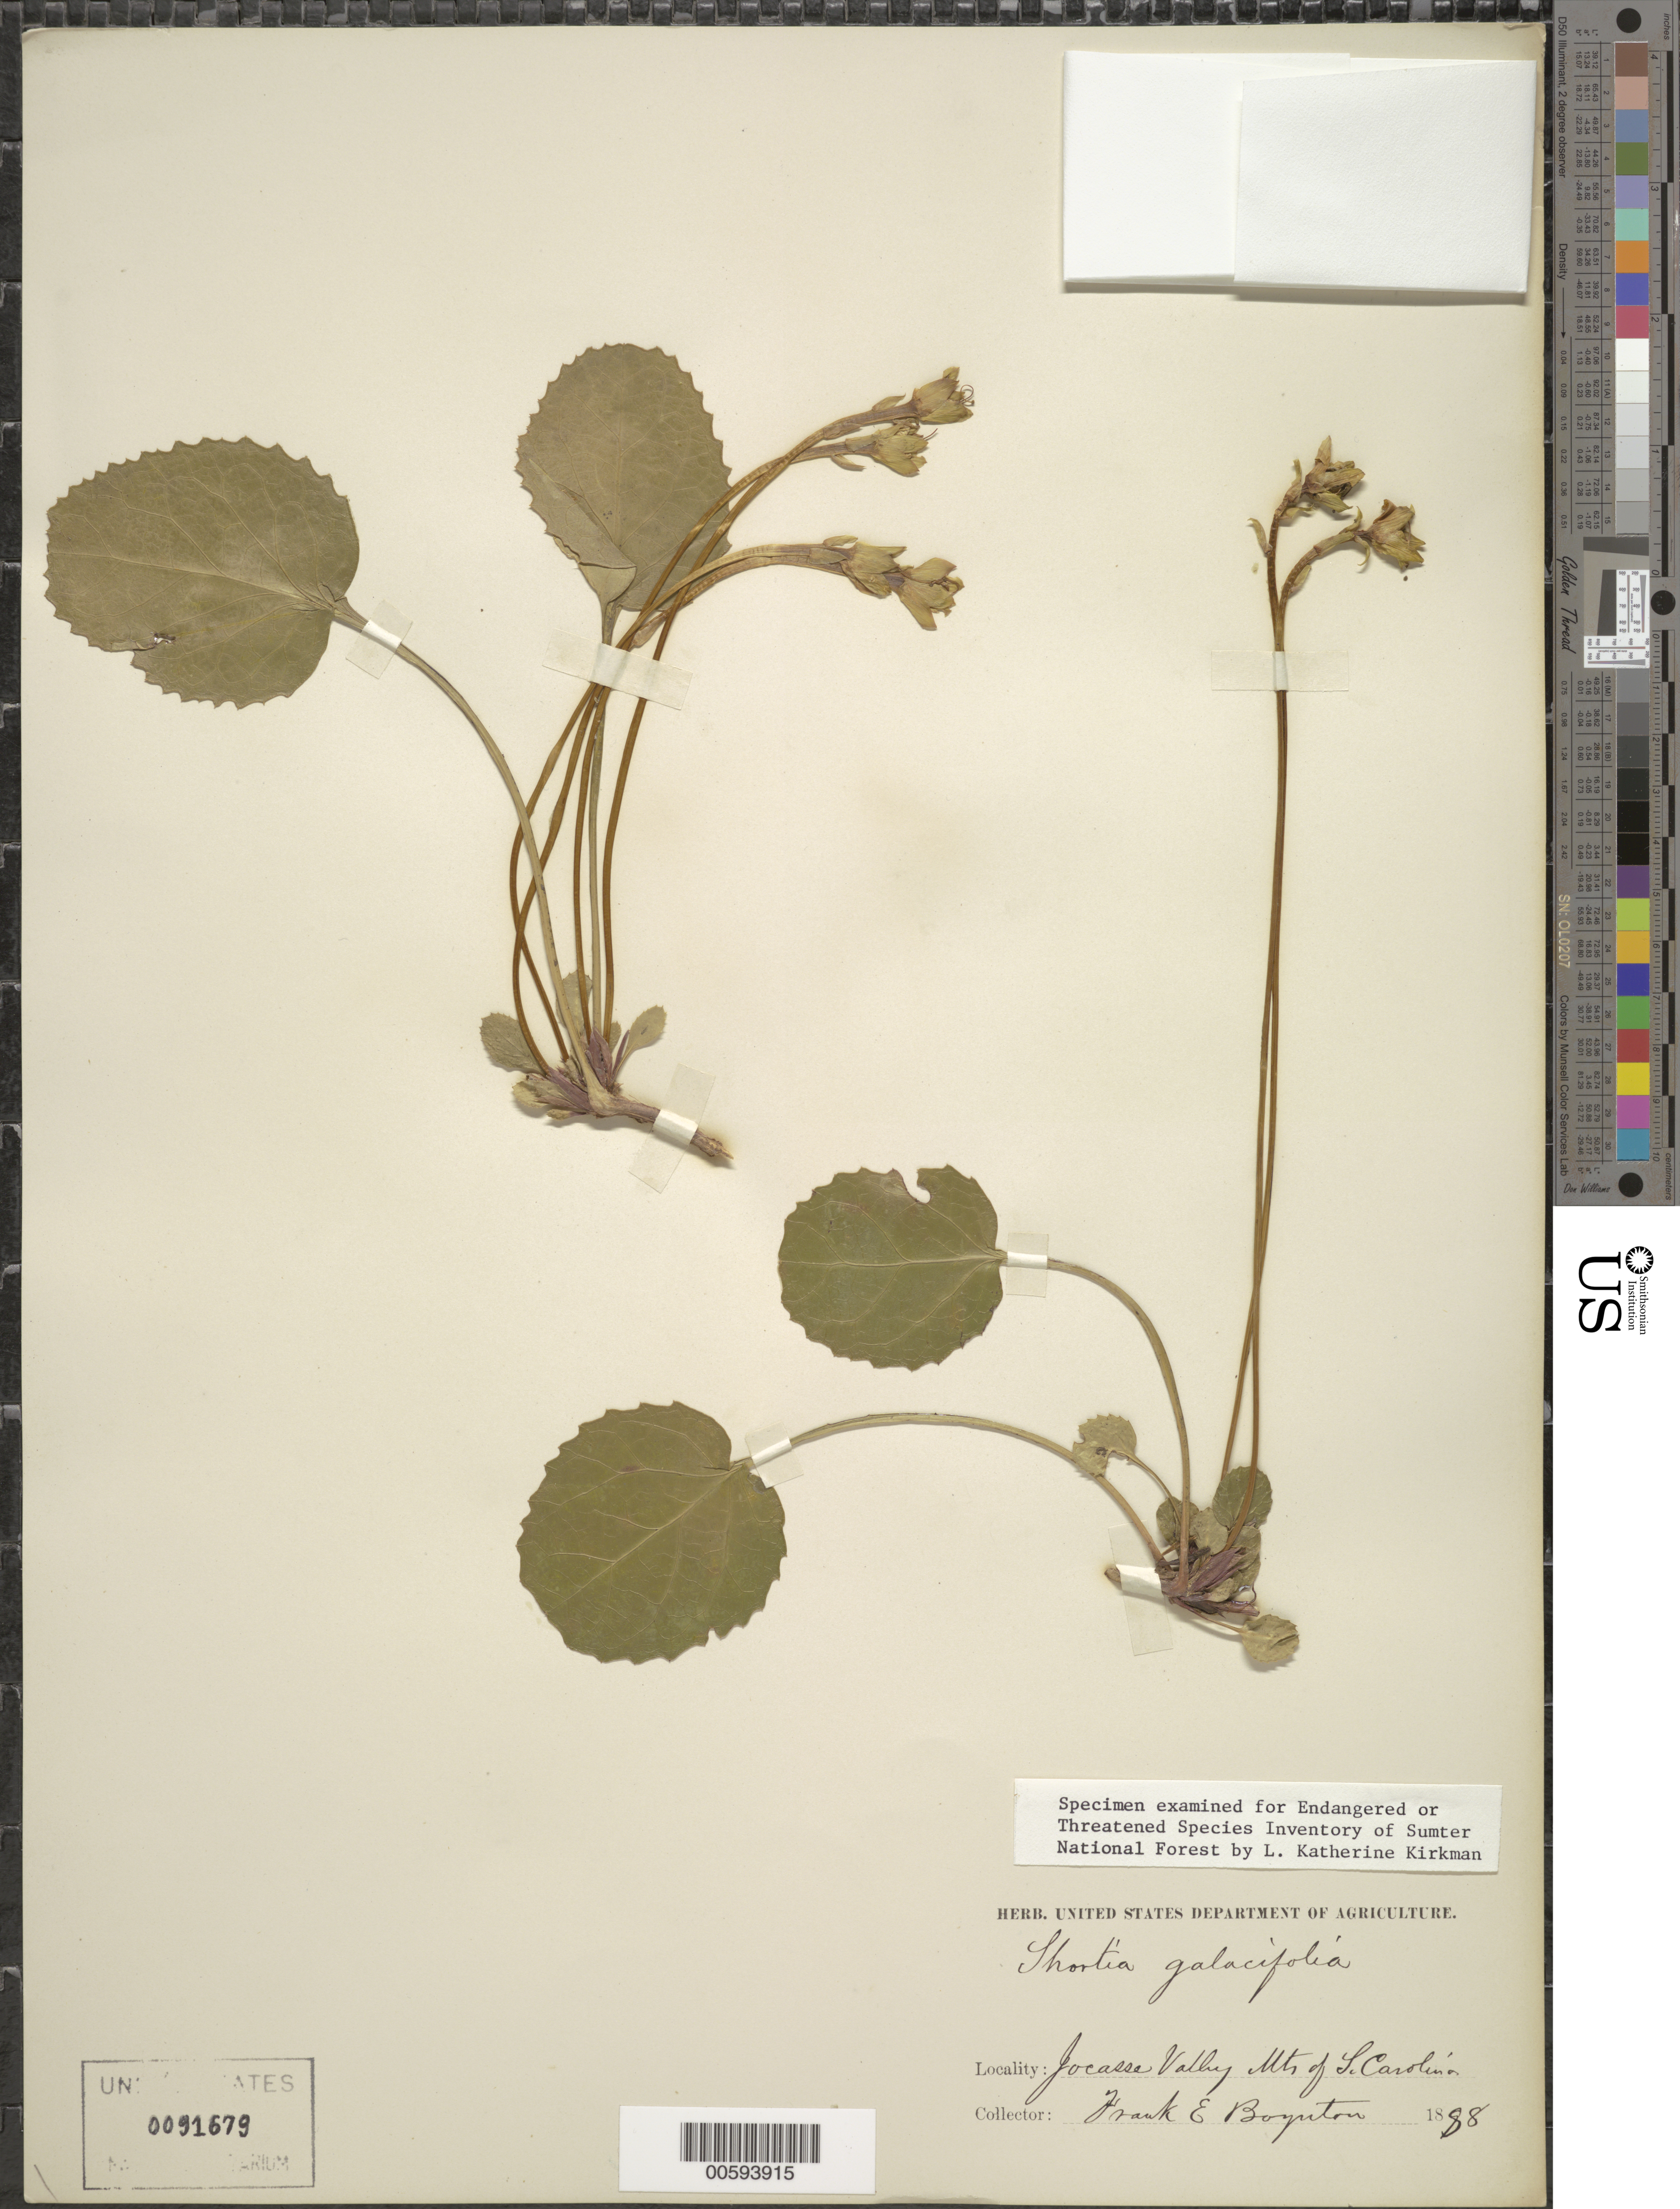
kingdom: Plantae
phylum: Tracheophyta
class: Magnoliopsida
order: Ericales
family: Diapensiaceae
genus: Shortia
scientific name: Shortia galacifolia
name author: Torr. & A. Gray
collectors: F. Boynton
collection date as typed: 1888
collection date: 1888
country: United States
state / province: South Carolina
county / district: Oconee / Pickens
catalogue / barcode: US 91679